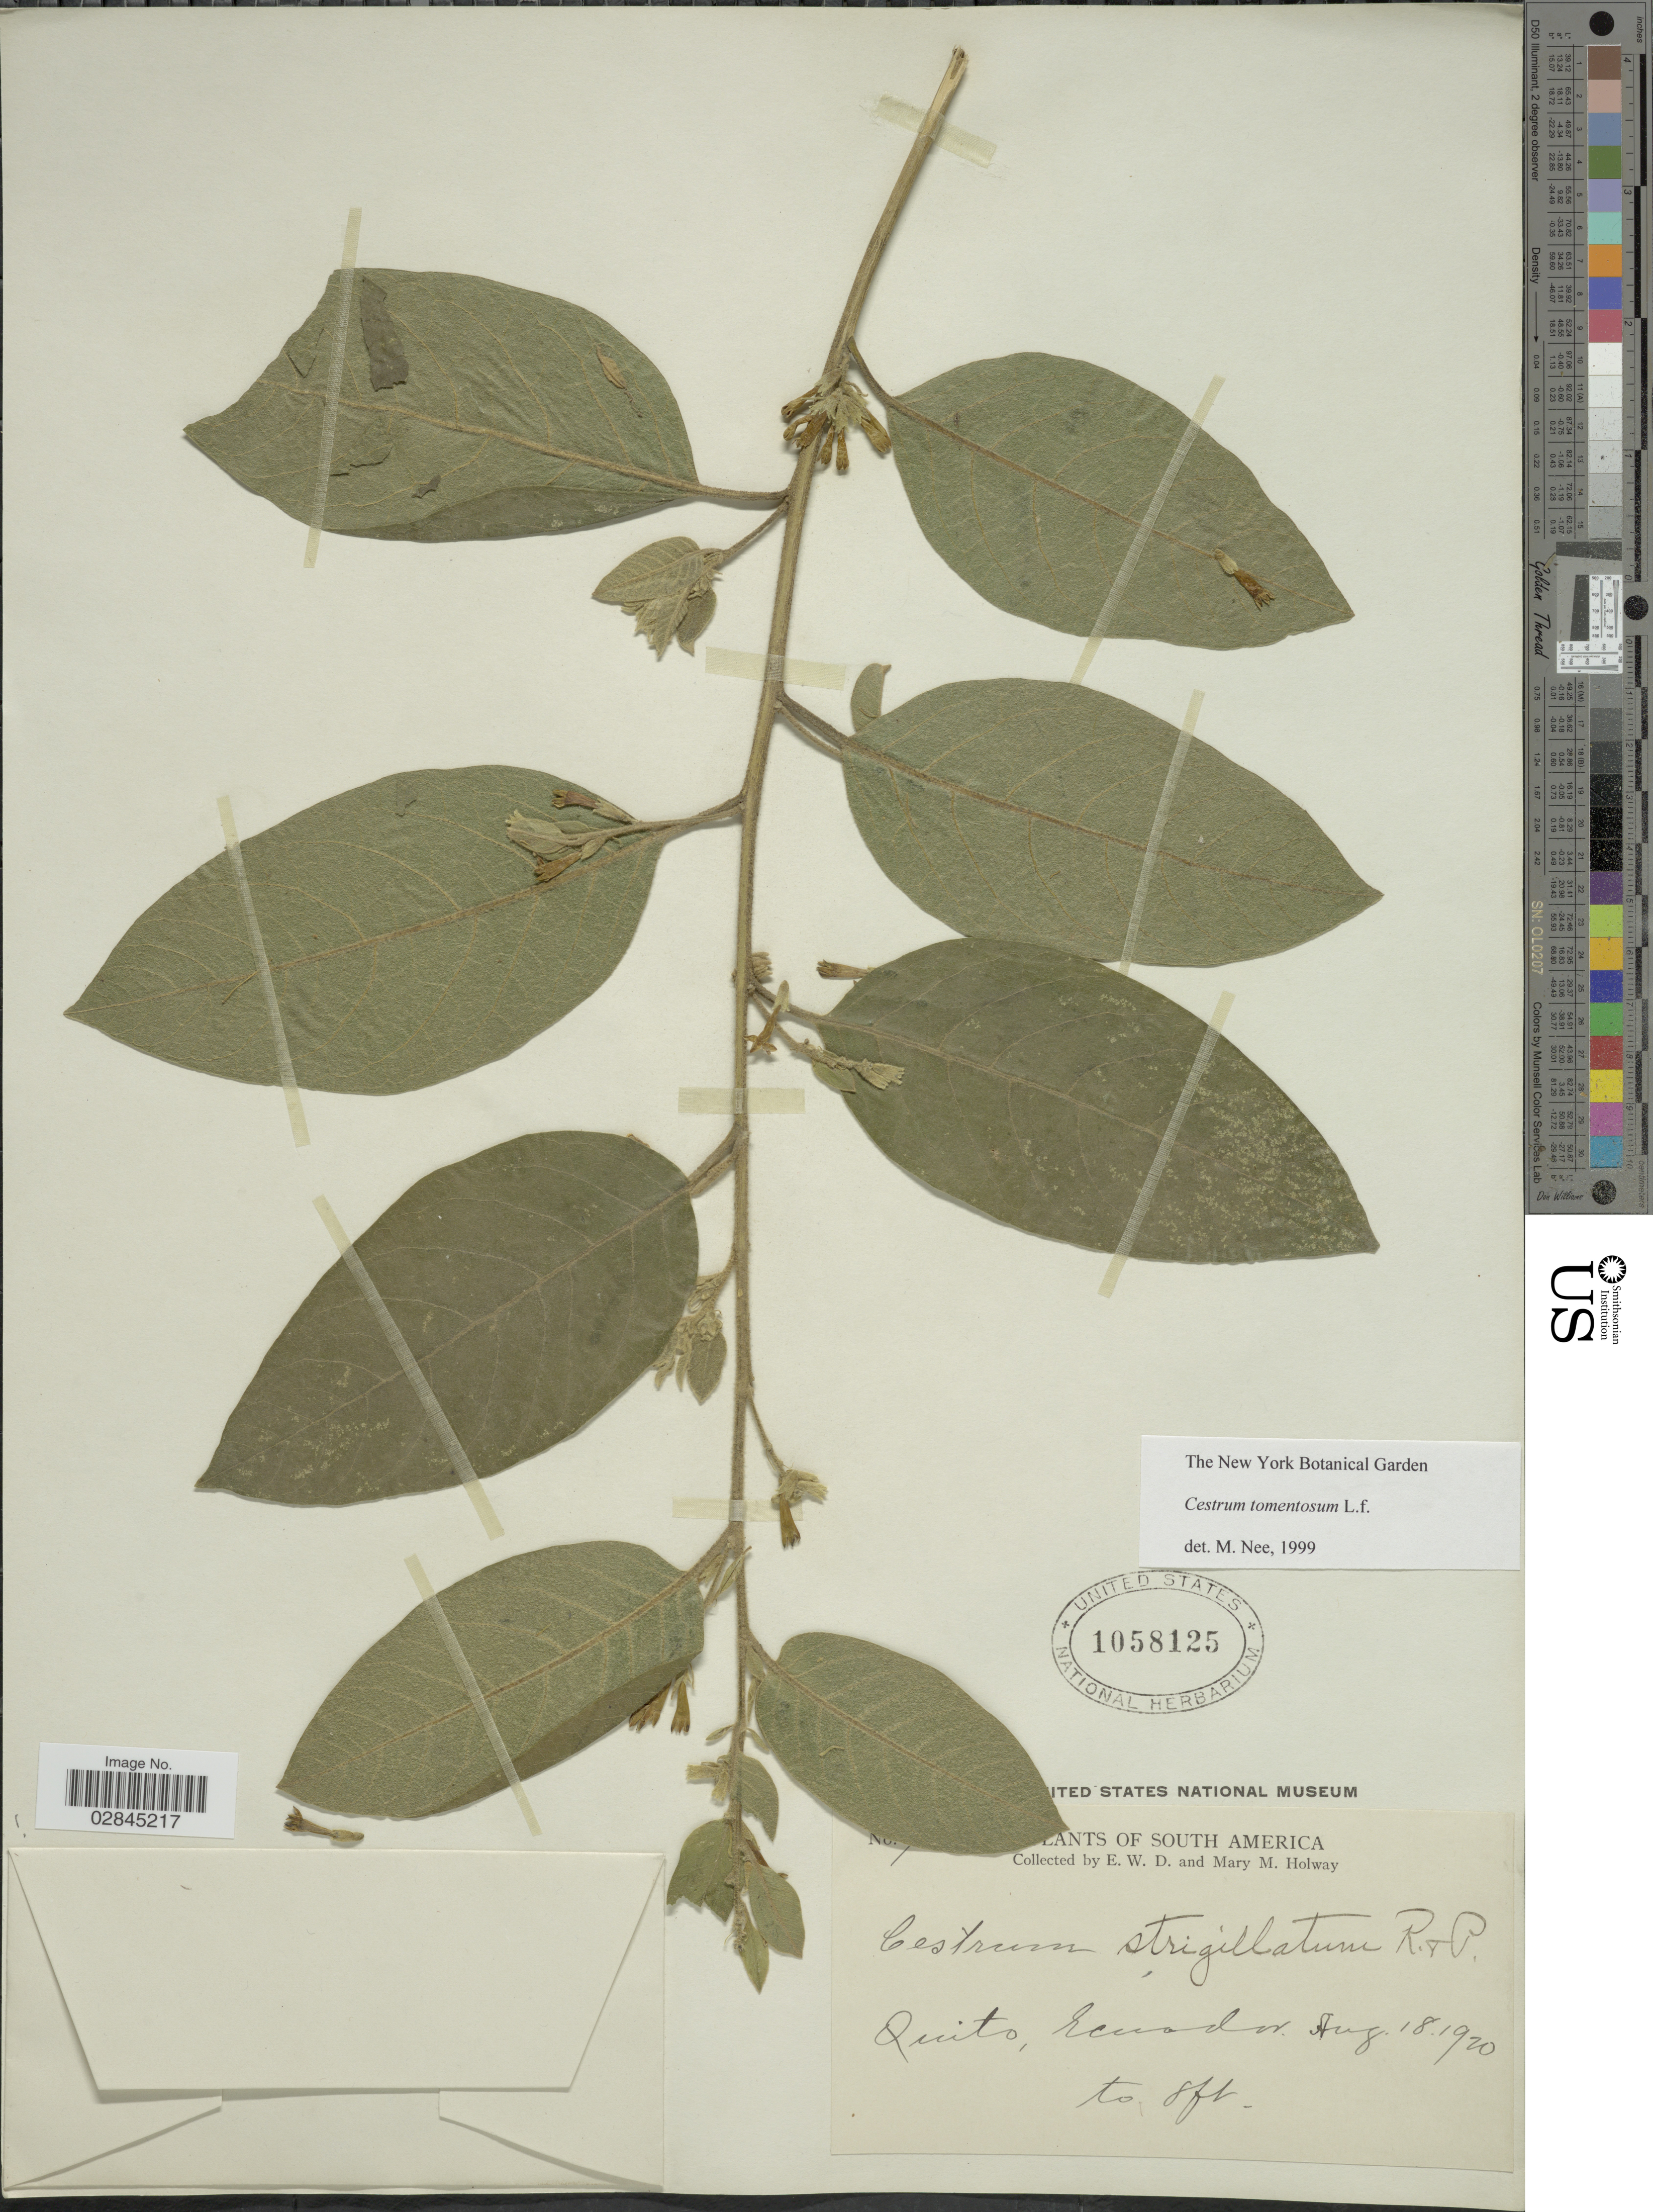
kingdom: Plantae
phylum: Tracheophyta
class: Magnoliopsida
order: Solanales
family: Solanaceae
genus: Cestrum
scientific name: Cestrum tomentosum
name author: L. f.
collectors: E. W. D. Holway & M. M. Holway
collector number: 7*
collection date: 1920-08-18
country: Ecuador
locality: Quito.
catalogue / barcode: US 1058125